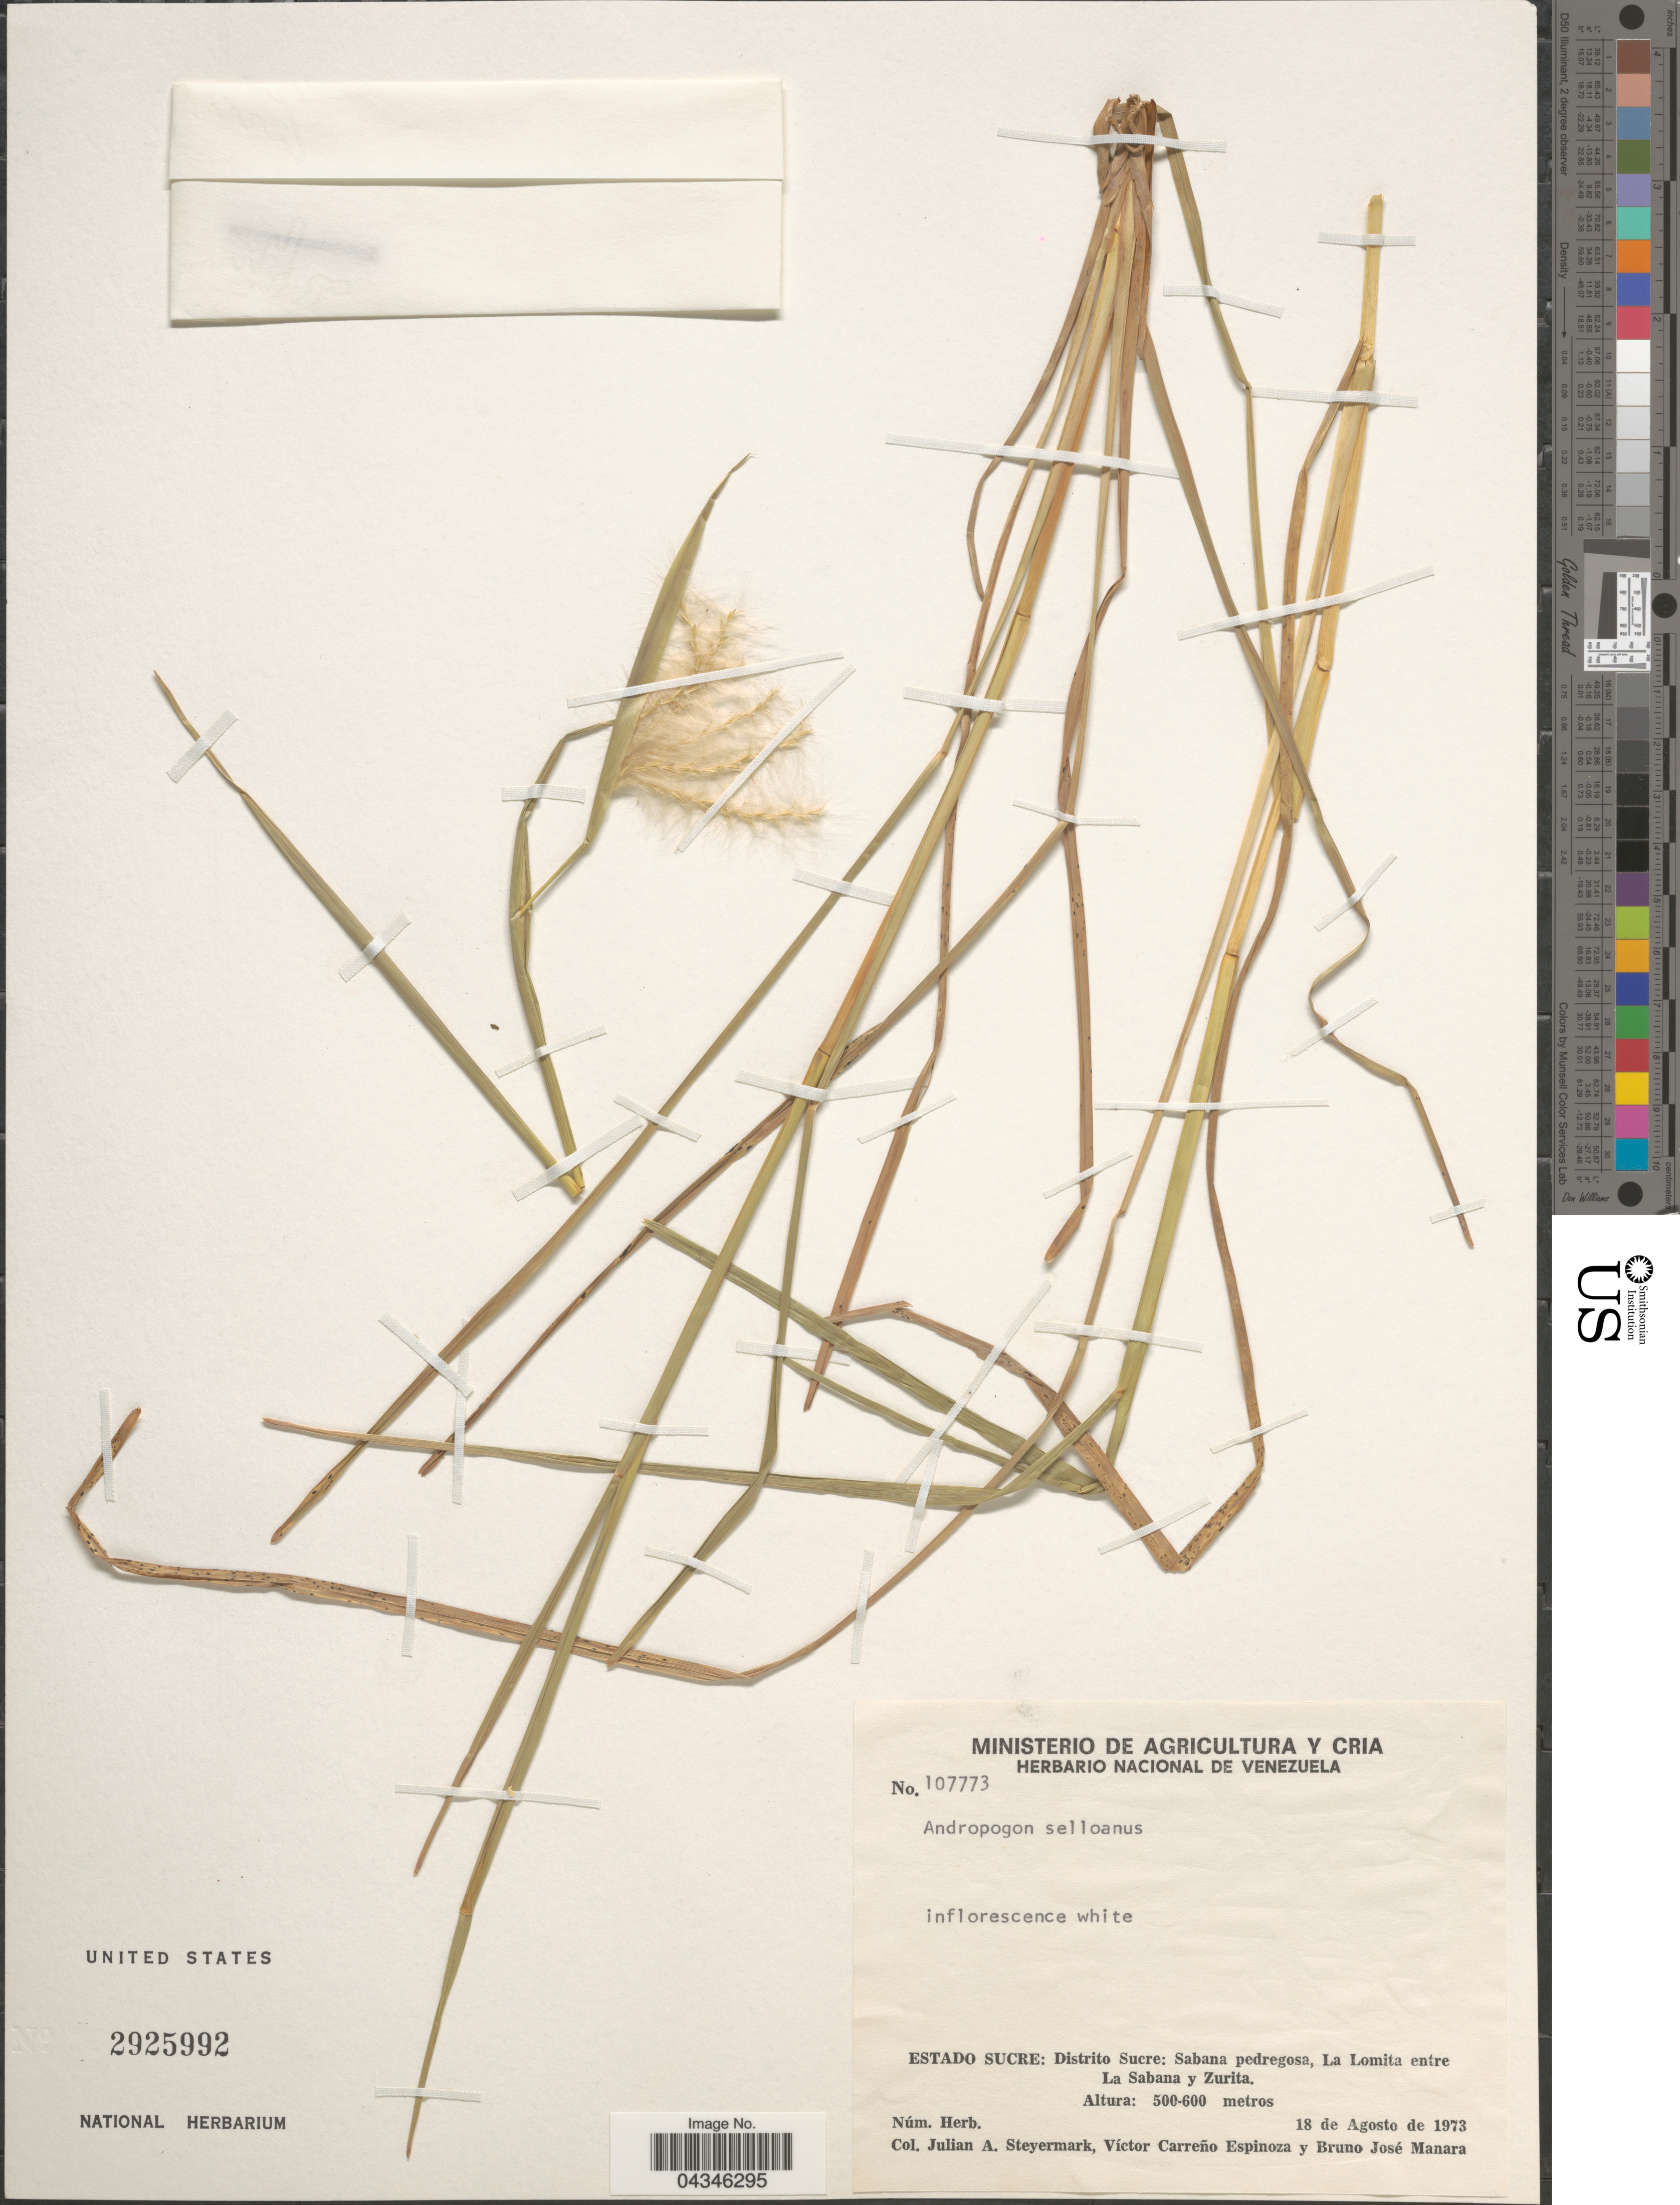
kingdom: Plantae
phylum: Tracheophyta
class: Liliopsida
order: Poales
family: Poaceae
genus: Andropogon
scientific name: Andropogon selloanus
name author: (Hack.) Hack.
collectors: J. Steyermark, V. Espinoza & B. Manara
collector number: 107773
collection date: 1973-08-18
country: Venezuela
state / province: Sucre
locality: Distrito Sucre: Sabana pedregosa, La Lomita entre La Sabana y Zurita.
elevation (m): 500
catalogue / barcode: US 2925992